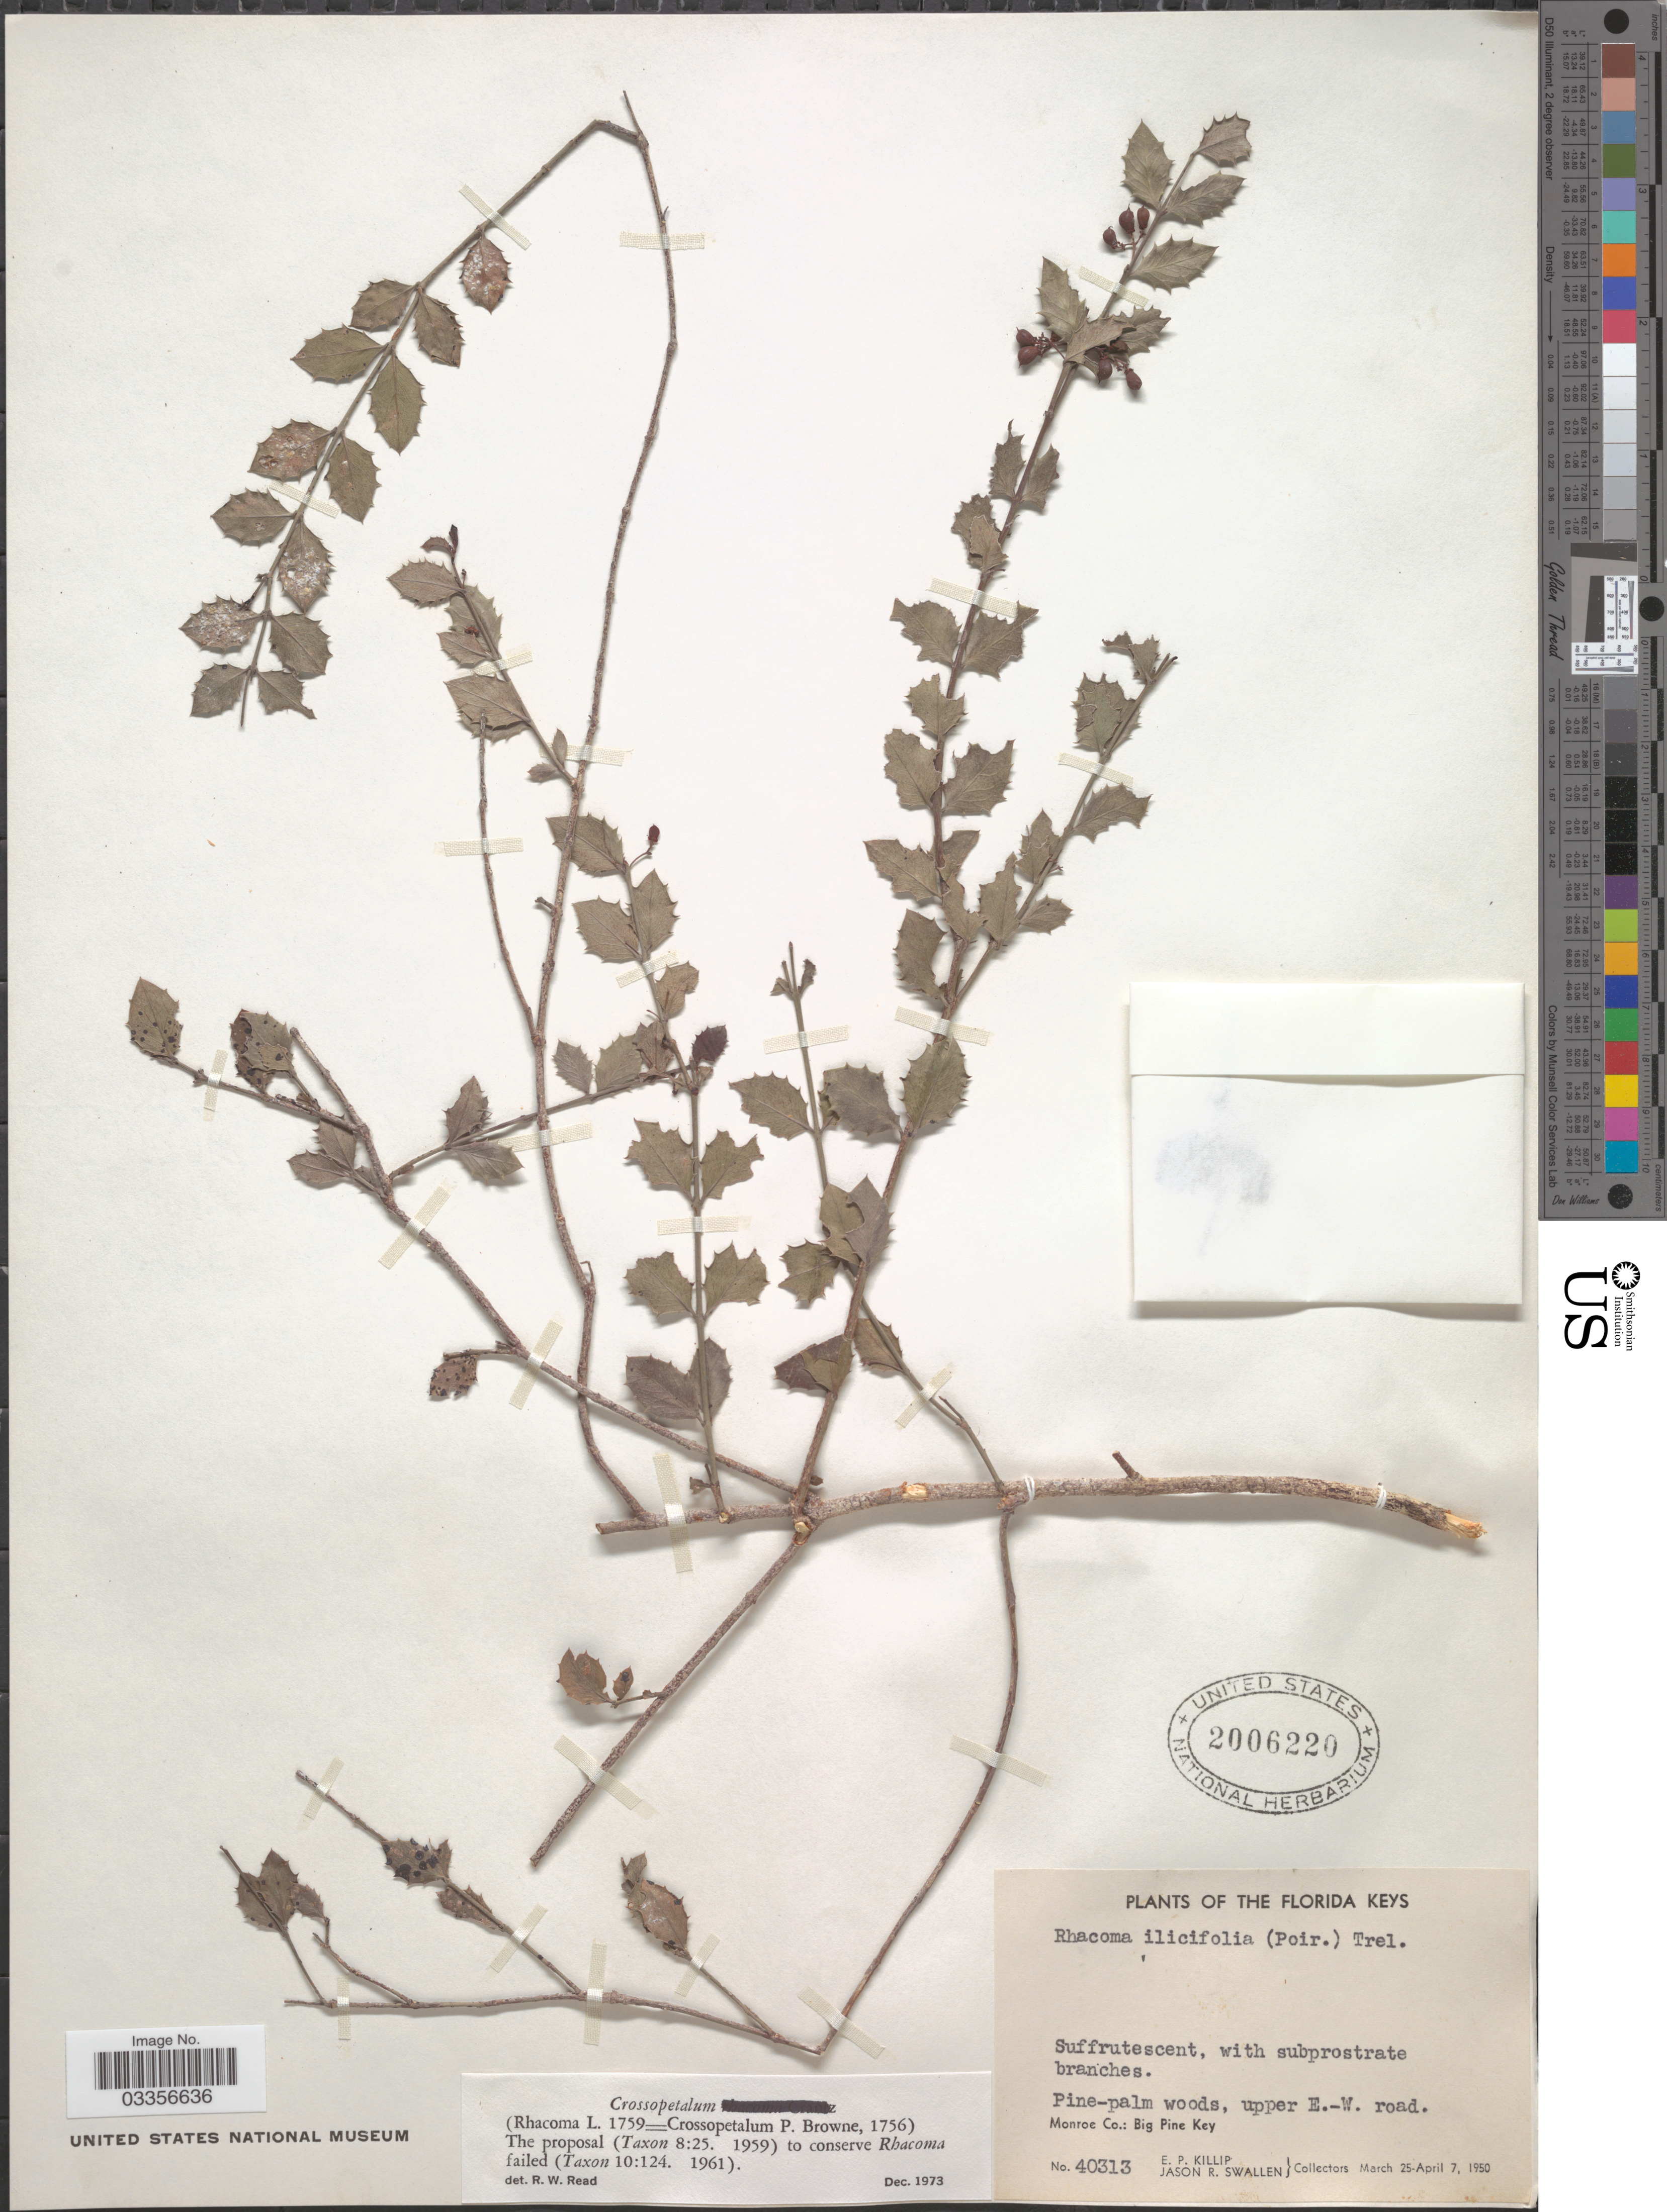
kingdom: Plantae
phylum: Tracheophyta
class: Magnoliopsida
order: Celastrales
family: Celastraceae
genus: Crossopetalum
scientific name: Crossopetalum ilicifolium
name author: (Poir.) Kuntze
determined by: Strong, Mark T., (BOT), Smithsonian Institution - National Museum of Natural History (UNITED STATES)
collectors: E. P. Killip & J. R. Swallen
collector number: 40313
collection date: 1950-03-25/1950-04-07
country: United States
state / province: Florida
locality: Florida Keys, upper E.-W road, Monroe Co.: Big Pine Key.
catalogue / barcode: US 2006220